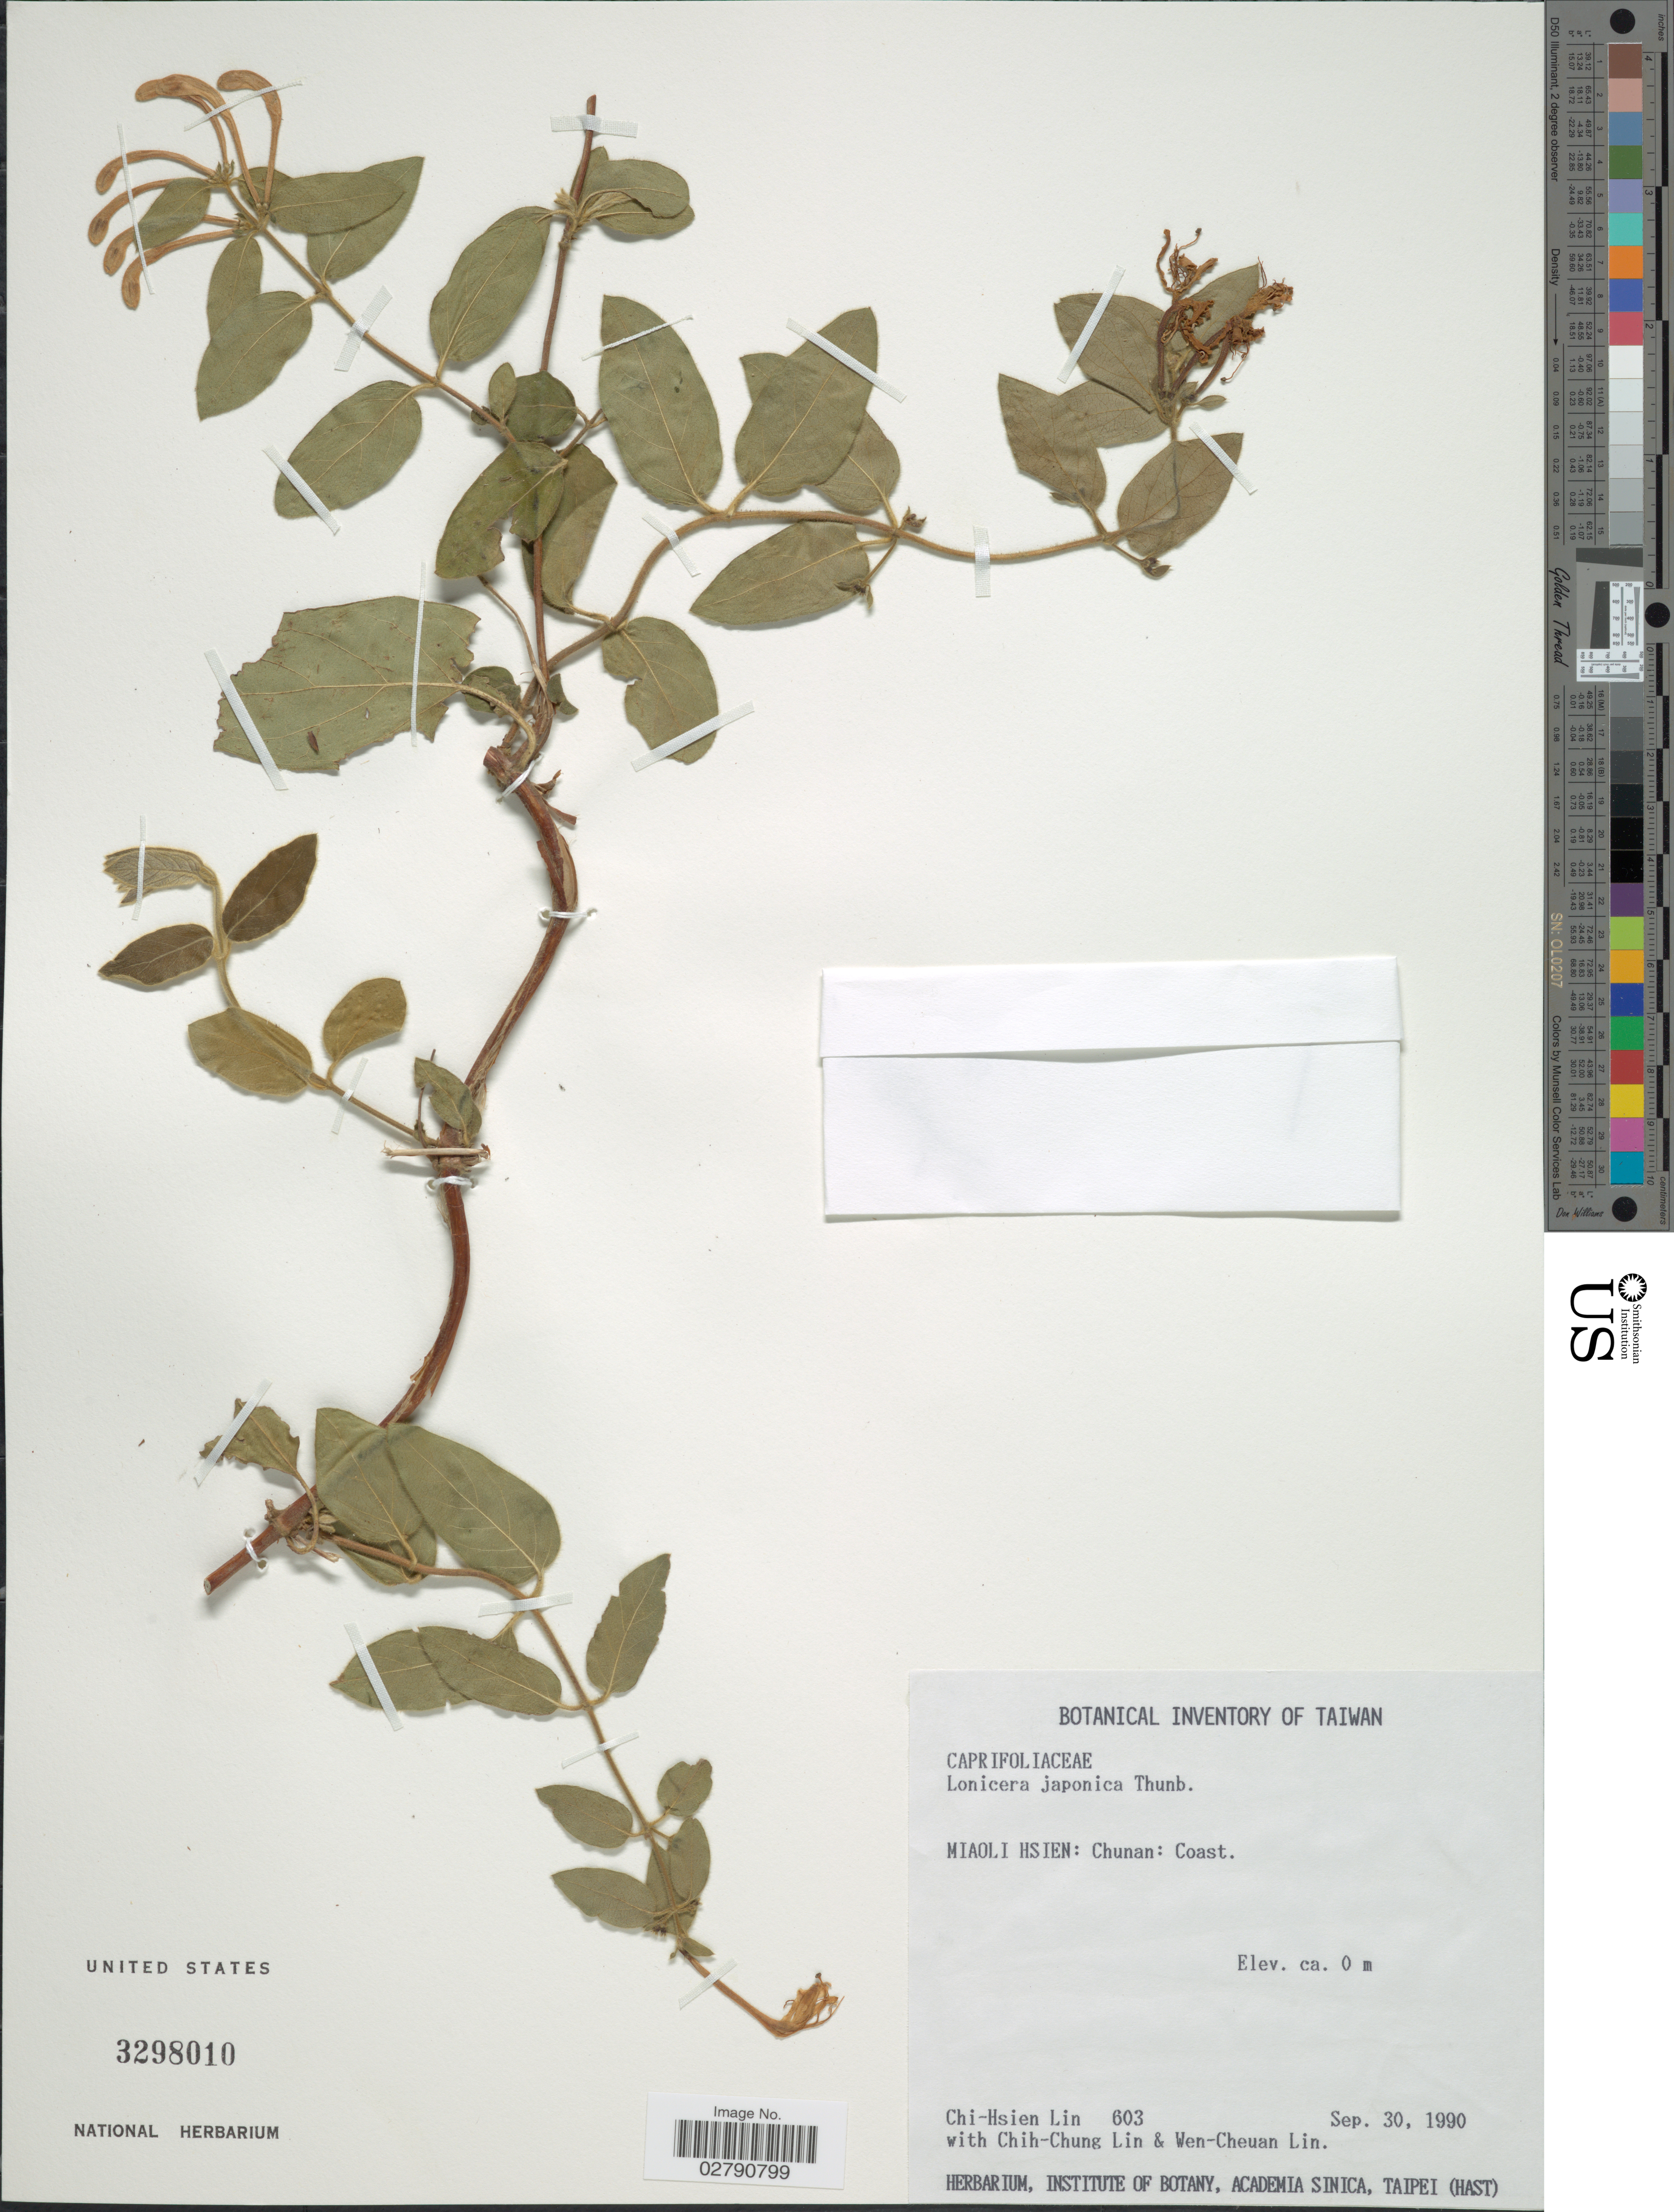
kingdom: Plantae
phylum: Tracheophyta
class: Magnoliopsida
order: Dipsacales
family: Caprifoliaceae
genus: Lonicera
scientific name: Lonicera japonica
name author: Thunb.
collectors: C. Lin, C. Lin & W. Lin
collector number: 603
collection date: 1990-09-30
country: Taiwan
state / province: Miaoli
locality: Miaoli Hsien: Chunan: Coast.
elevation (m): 0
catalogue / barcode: US 3298010